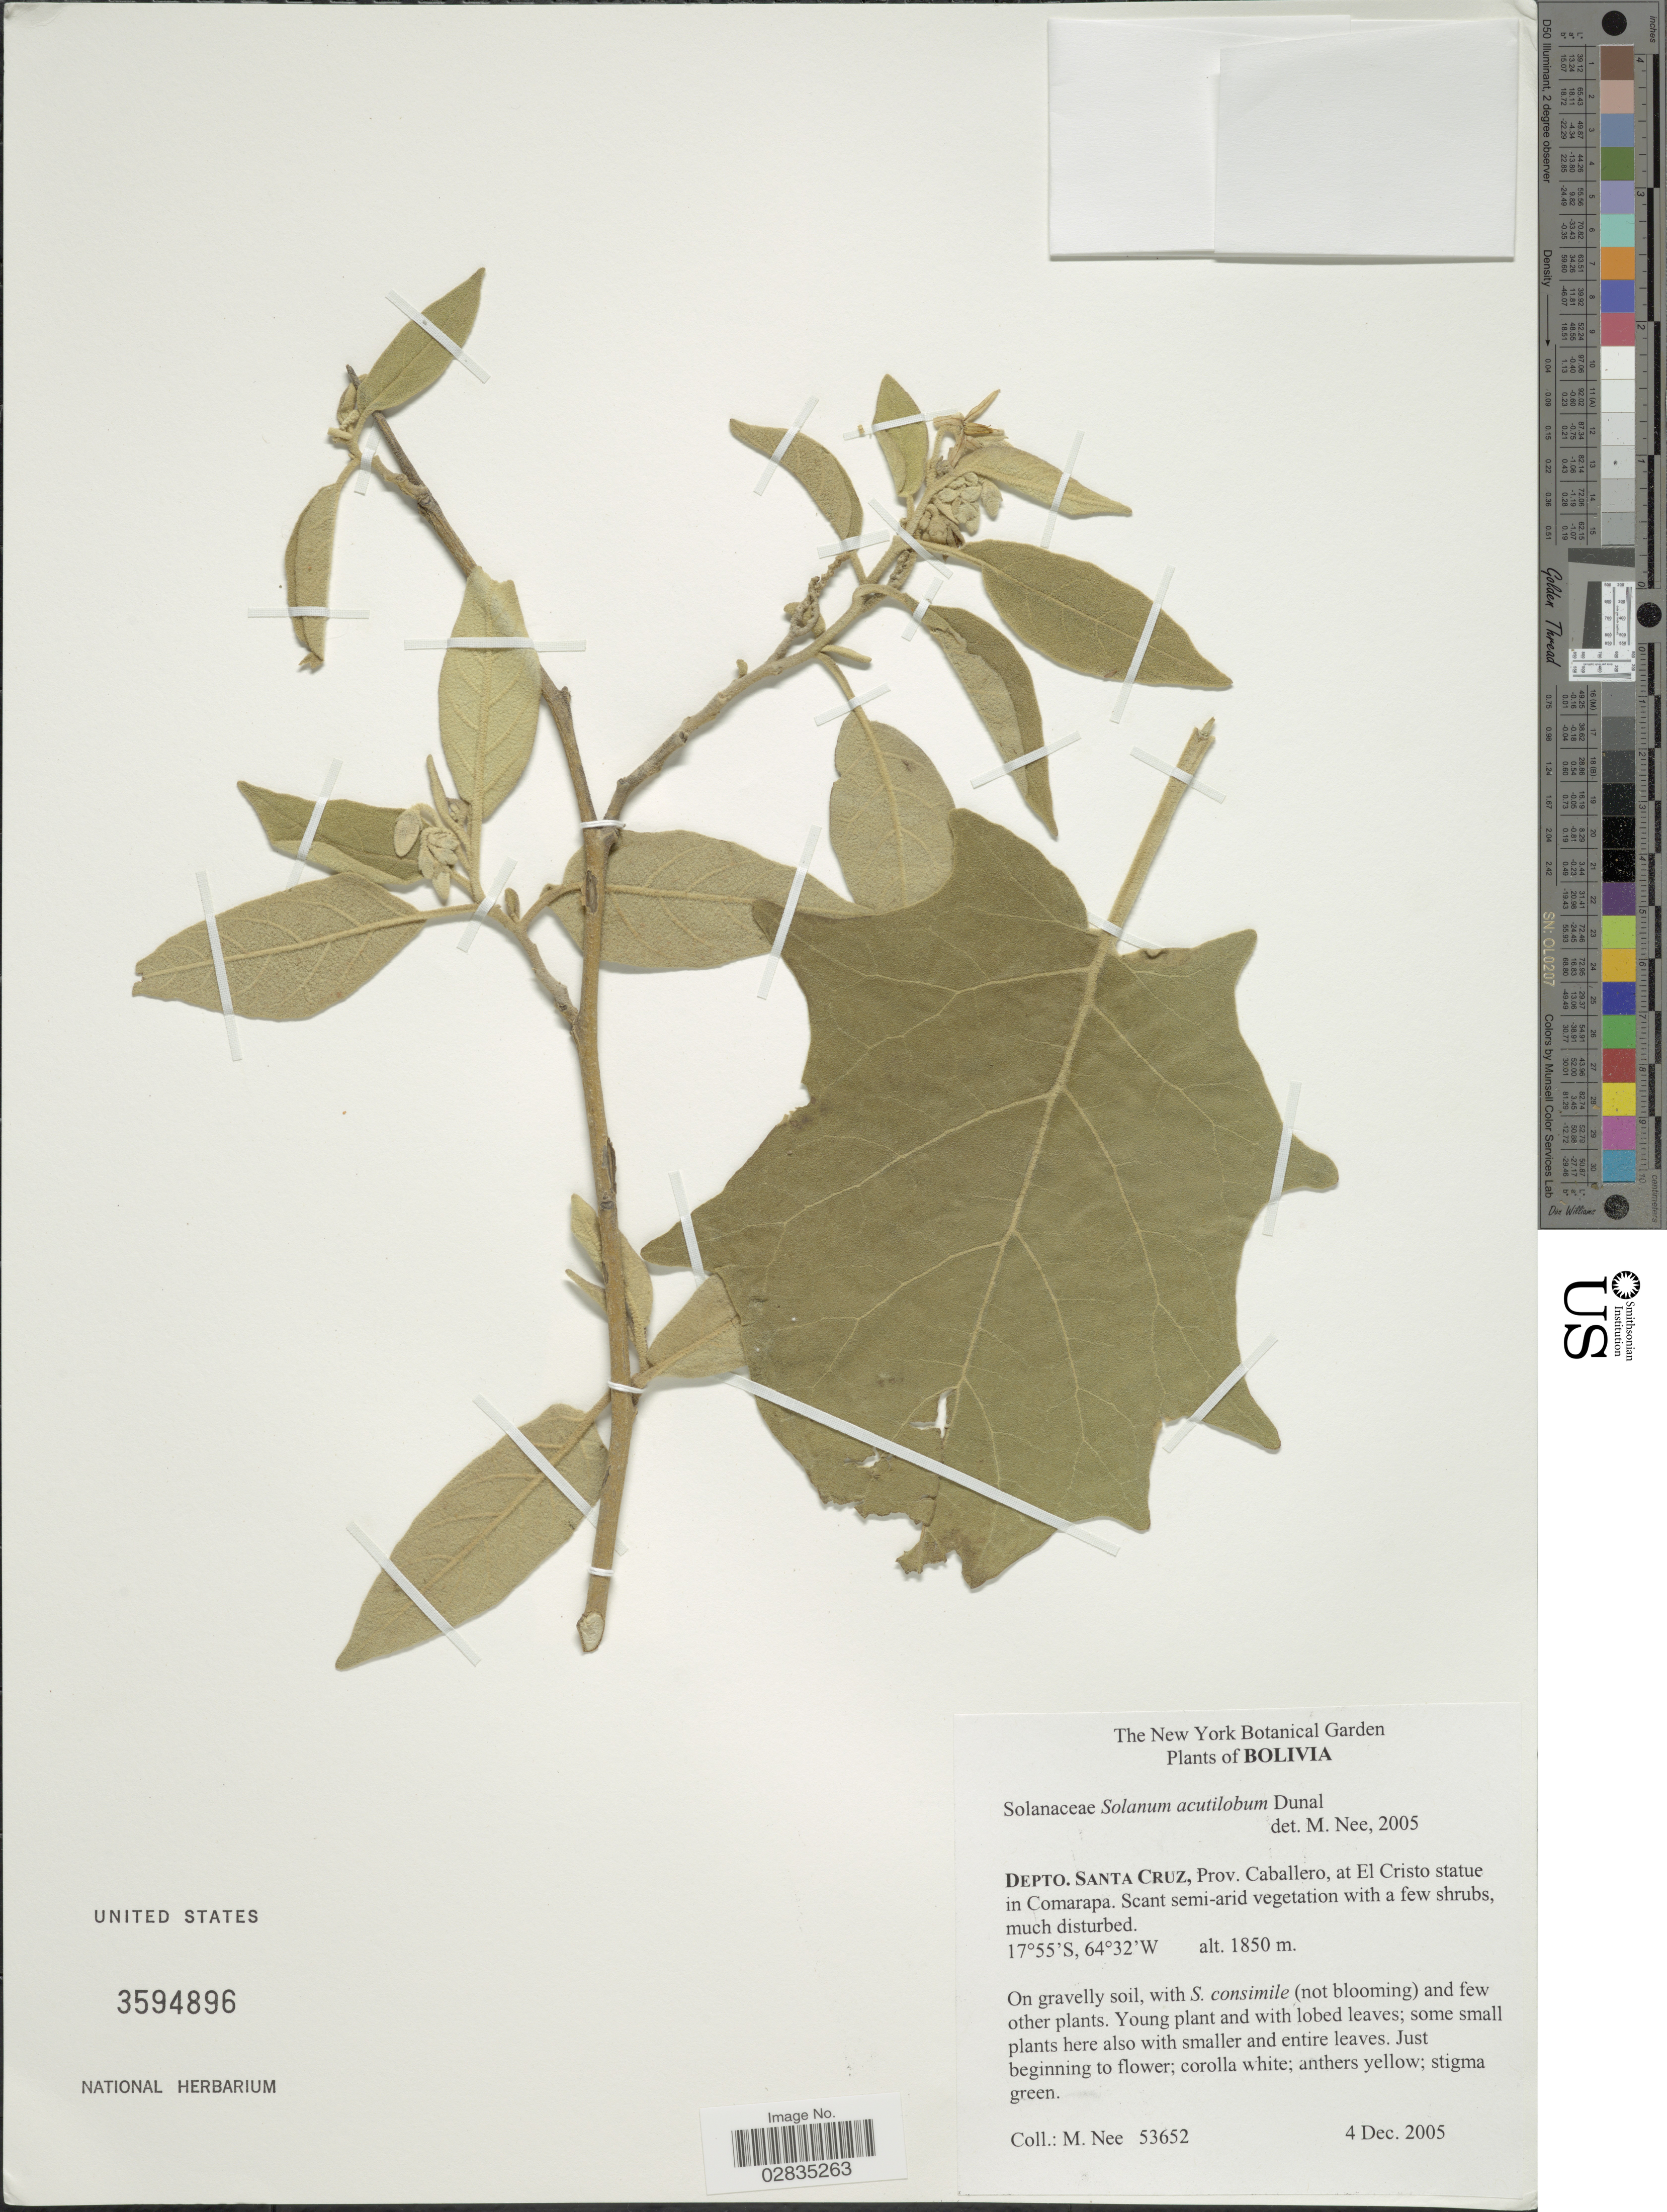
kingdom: Plantae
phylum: Tracheophyta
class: Magnoliopsida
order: Solanales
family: Solanaceae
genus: Solanum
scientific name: Solanum acutilobum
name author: Dunal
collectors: M. Nee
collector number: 53652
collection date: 2005-12-04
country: Bolivia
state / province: Santa Cruz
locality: Depto. Santa Cruz, Prov. Caballero, at El Cristo statue in Comarapa.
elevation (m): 1850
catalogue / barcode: US 3594896